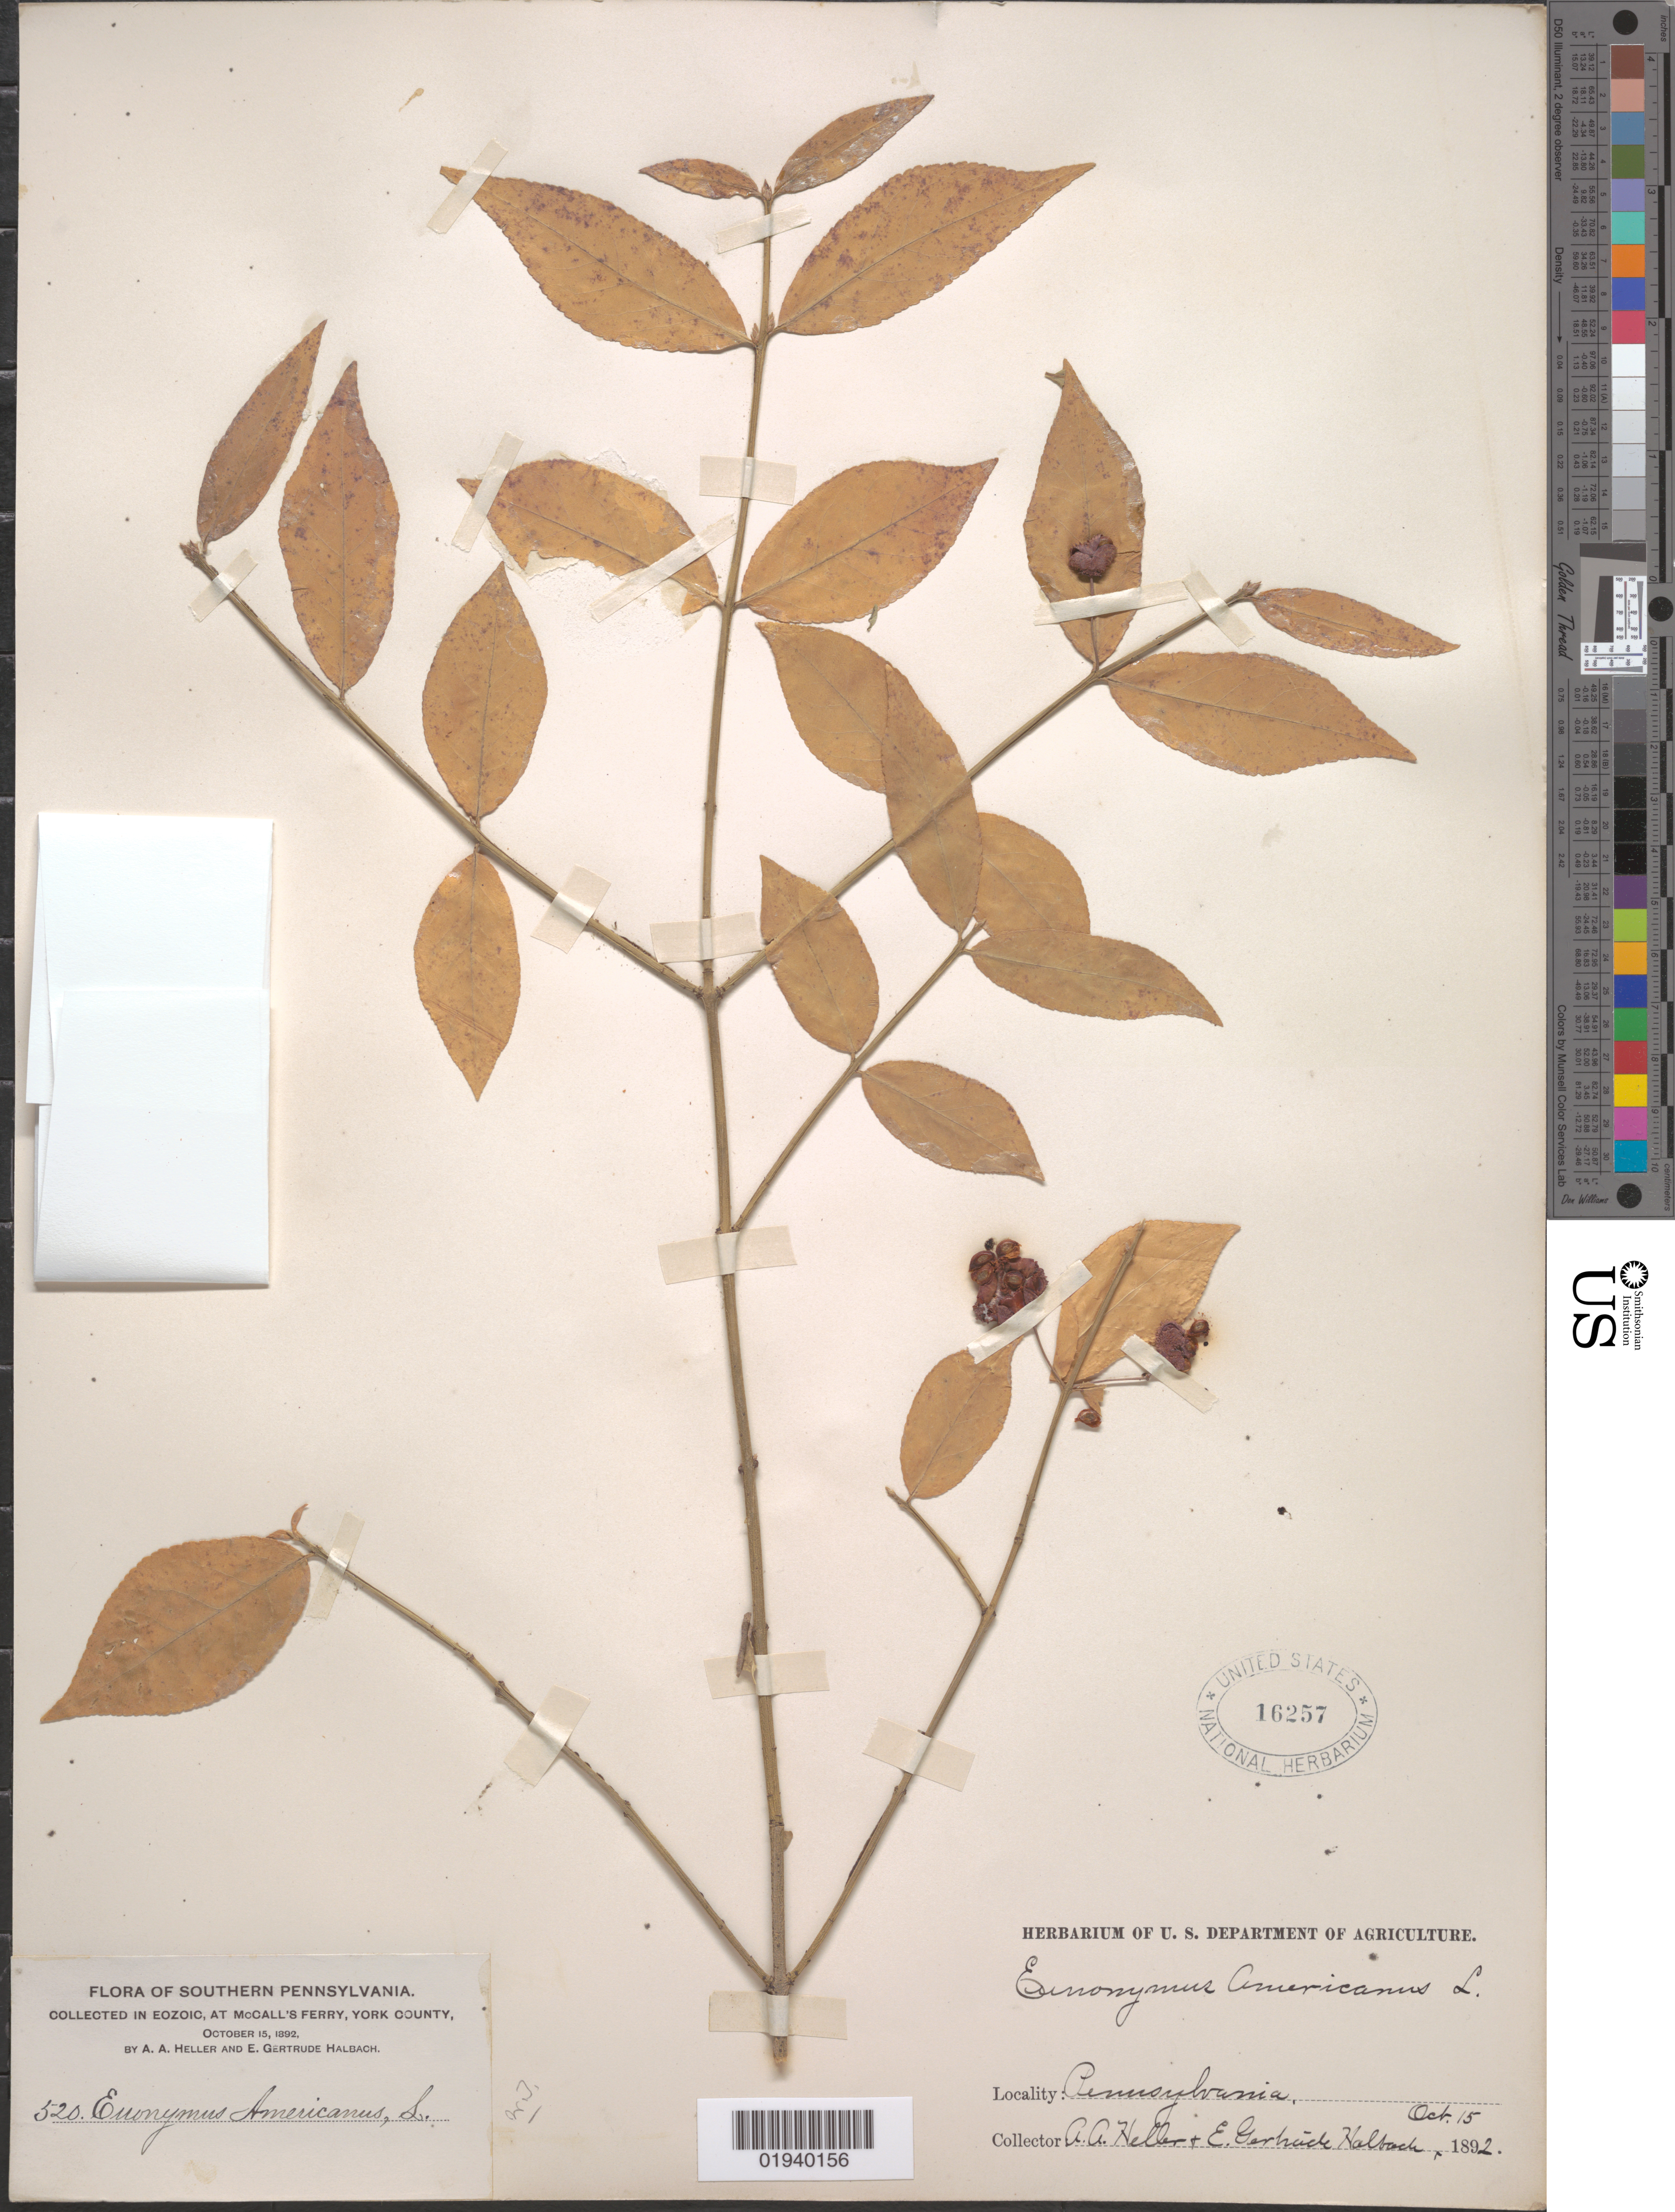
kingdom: Plantae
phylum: Tracheophyta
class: Magnoliopsida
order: Celastrales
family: Celastraceae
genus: Euonymus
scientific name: Euonymus americanus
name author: L.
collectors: A. A. Heller & E. G. Halbach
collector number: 520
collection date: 1892-10-15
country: United States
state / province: Pennsylvania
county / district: York County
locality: McCall's Ferry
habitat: In eozioc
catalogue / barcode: US 16257